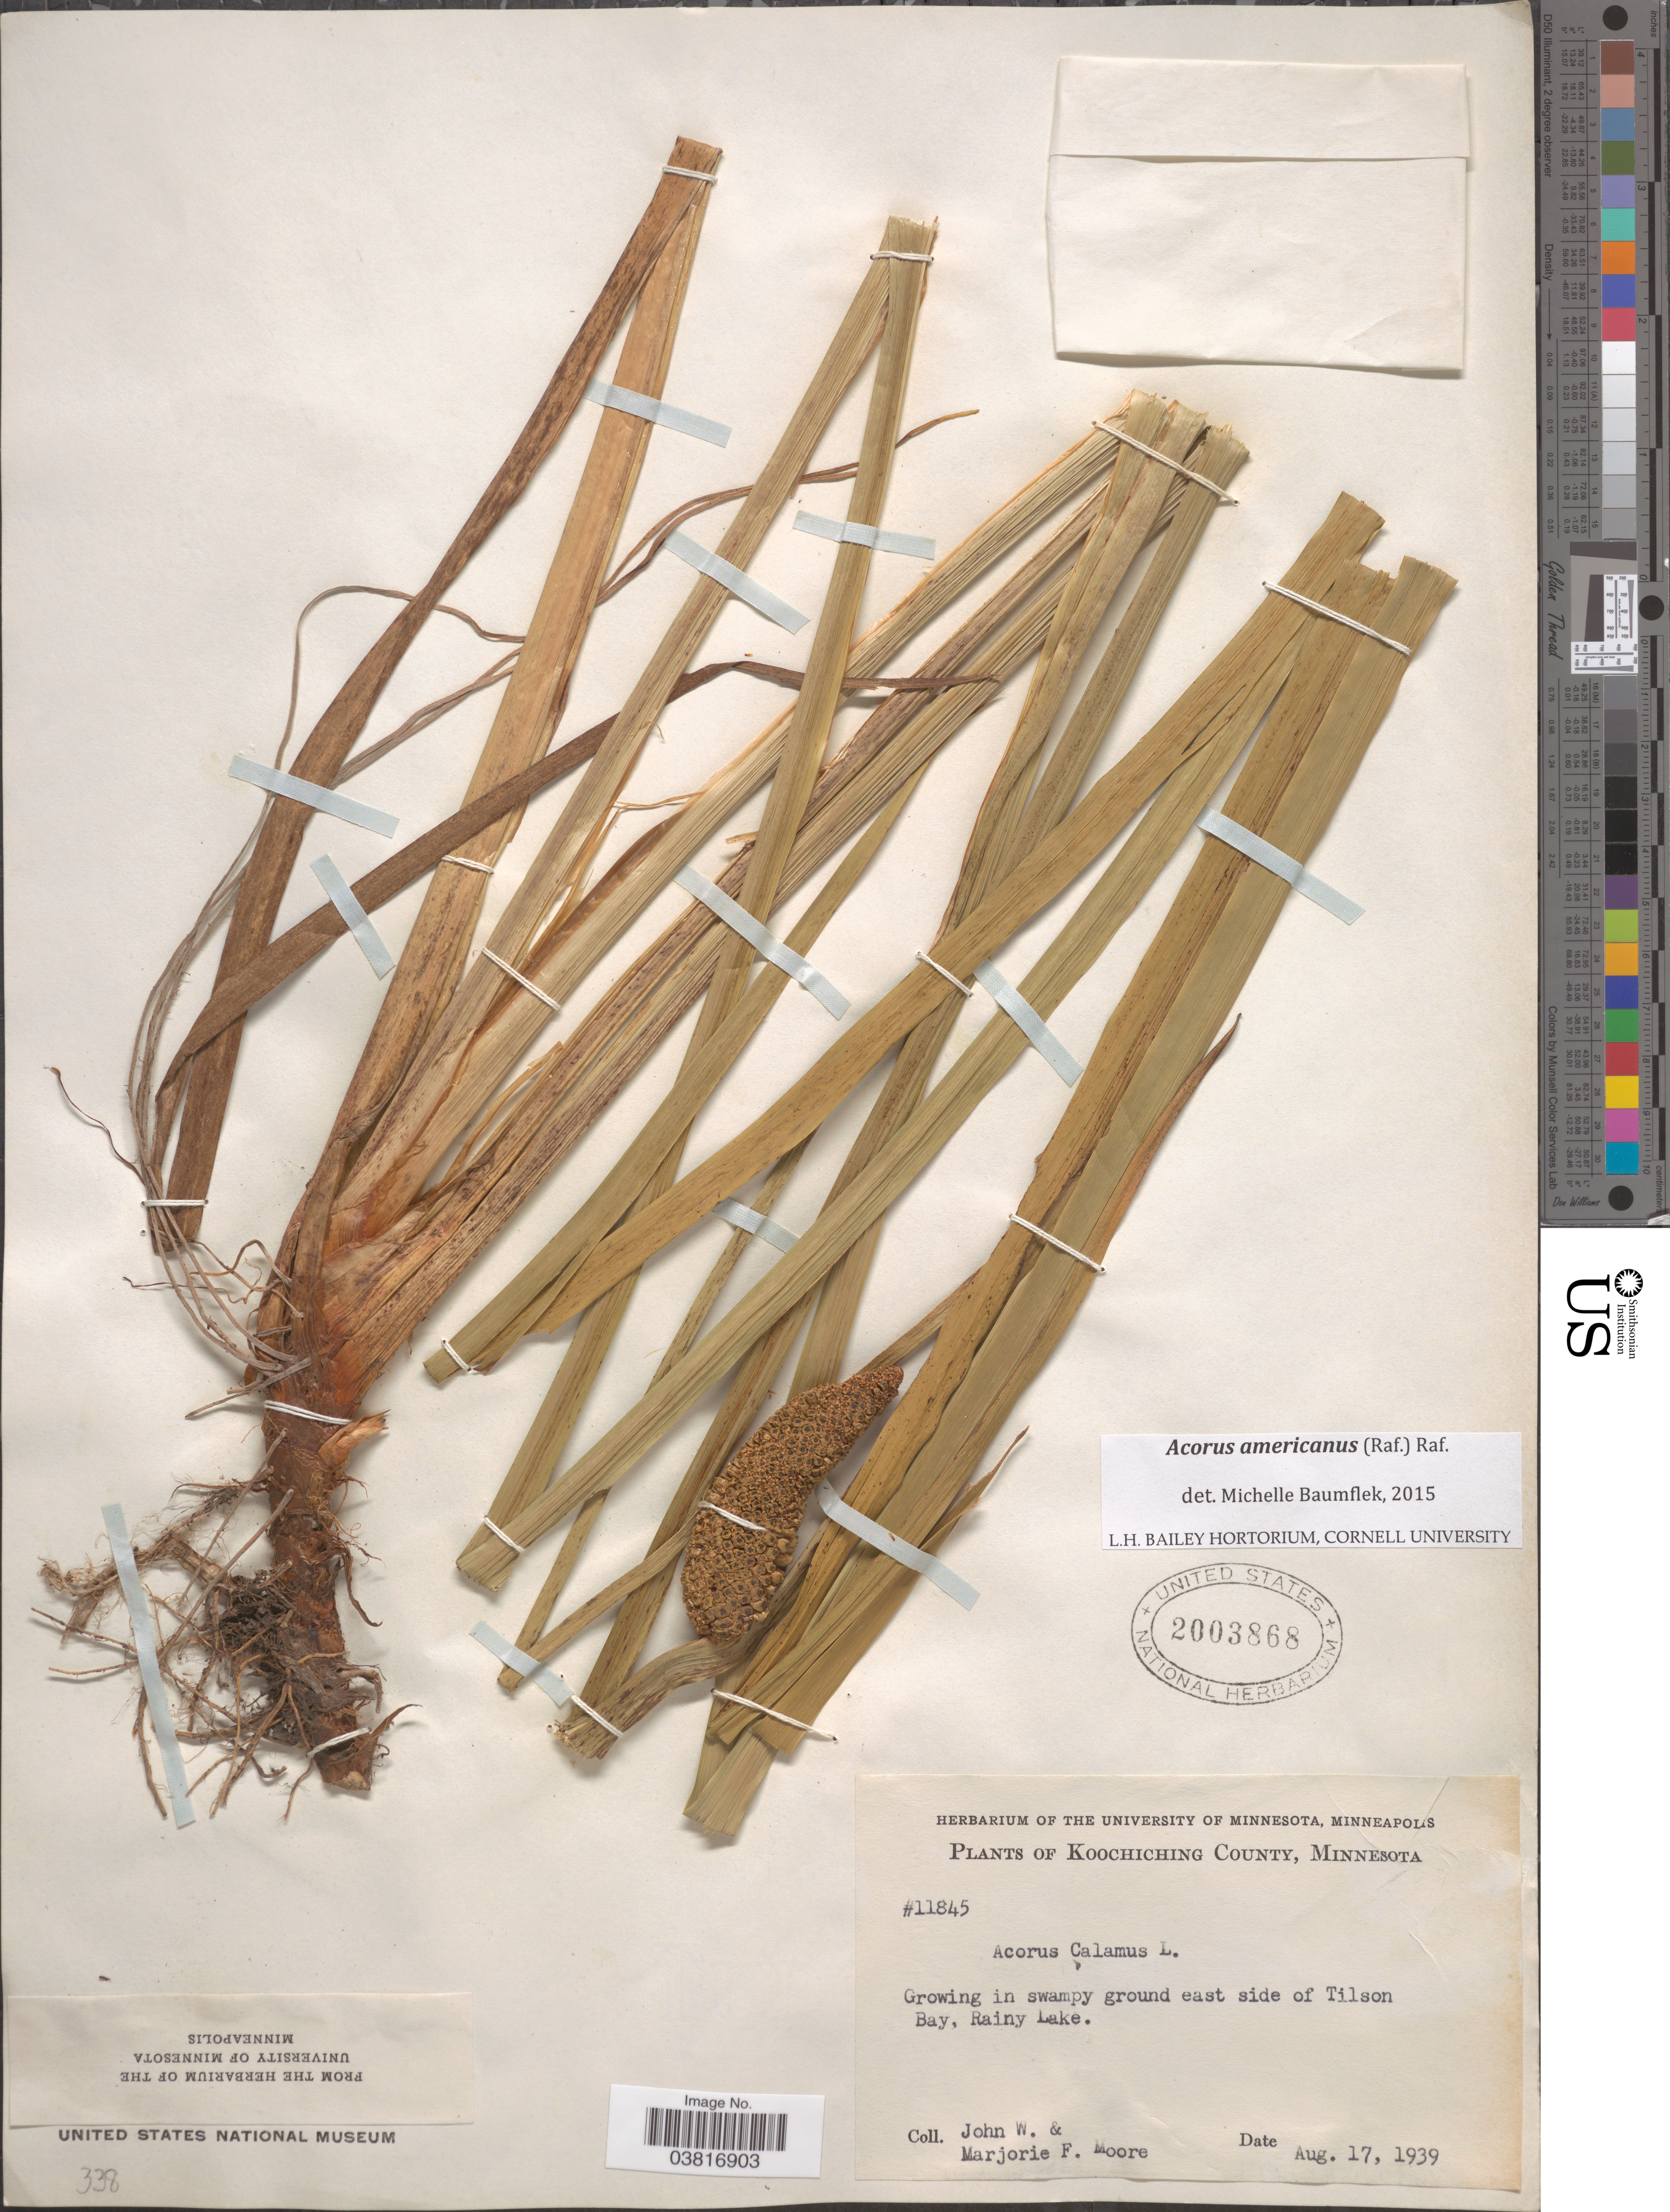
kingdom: Plantae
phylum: Tracheophyta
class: Liliopsida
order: Acorales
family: Acoraceae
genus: Acorus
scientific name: Acorus americanus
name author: (Raf.) Raf.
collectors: J. Moore & M. F. Moore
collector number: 11845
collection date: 1939-08-17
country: United States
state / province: Minnesota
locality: Koochiching County. Growing in swampy ground east side of Tilson Bay, Rainy Lake.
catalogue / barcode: US 2003868